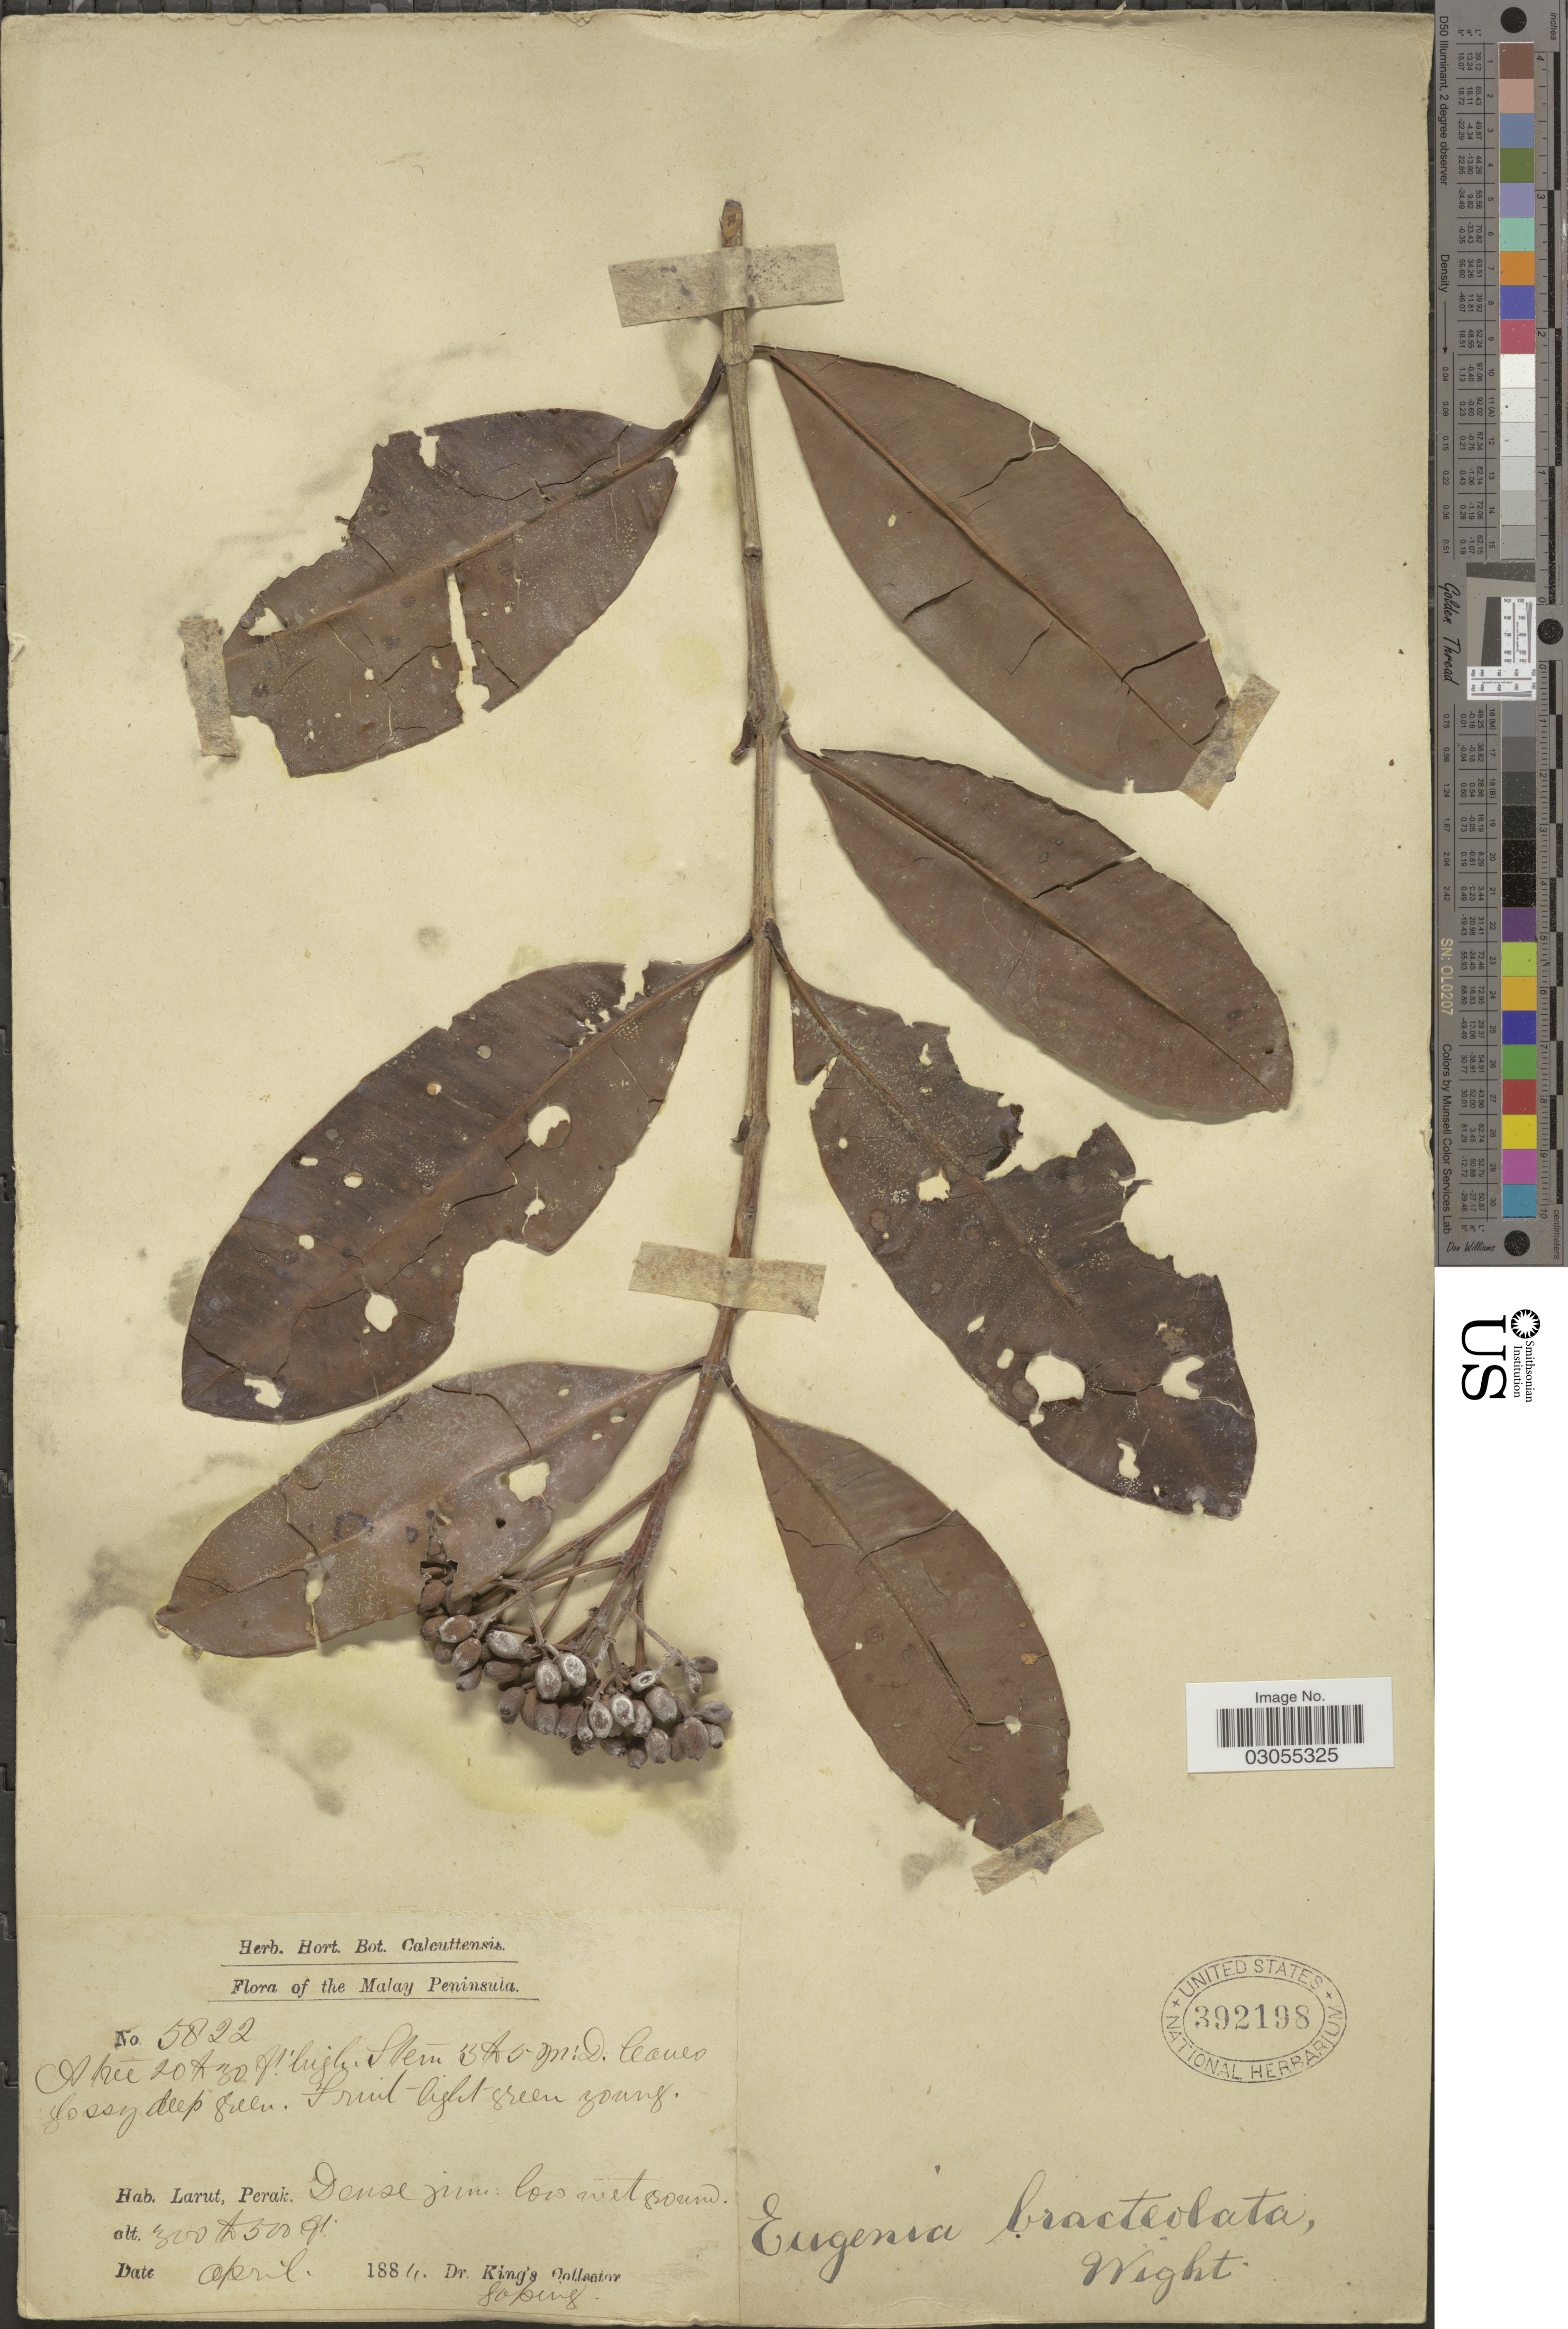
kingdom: Plantae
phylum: Tracheophyta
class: Magnoliopsida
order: Myrtales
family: Myrtaceae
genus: Syzygium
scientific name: Syzygium fastigiatum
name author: (Blume) Merr. & L.M. Perry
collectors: Dr. King's collector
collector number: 5822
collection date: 1884-04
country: Malaysia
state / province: Perak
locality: Malay Peninsula. Larut.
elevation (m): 91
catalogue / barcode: US 392198